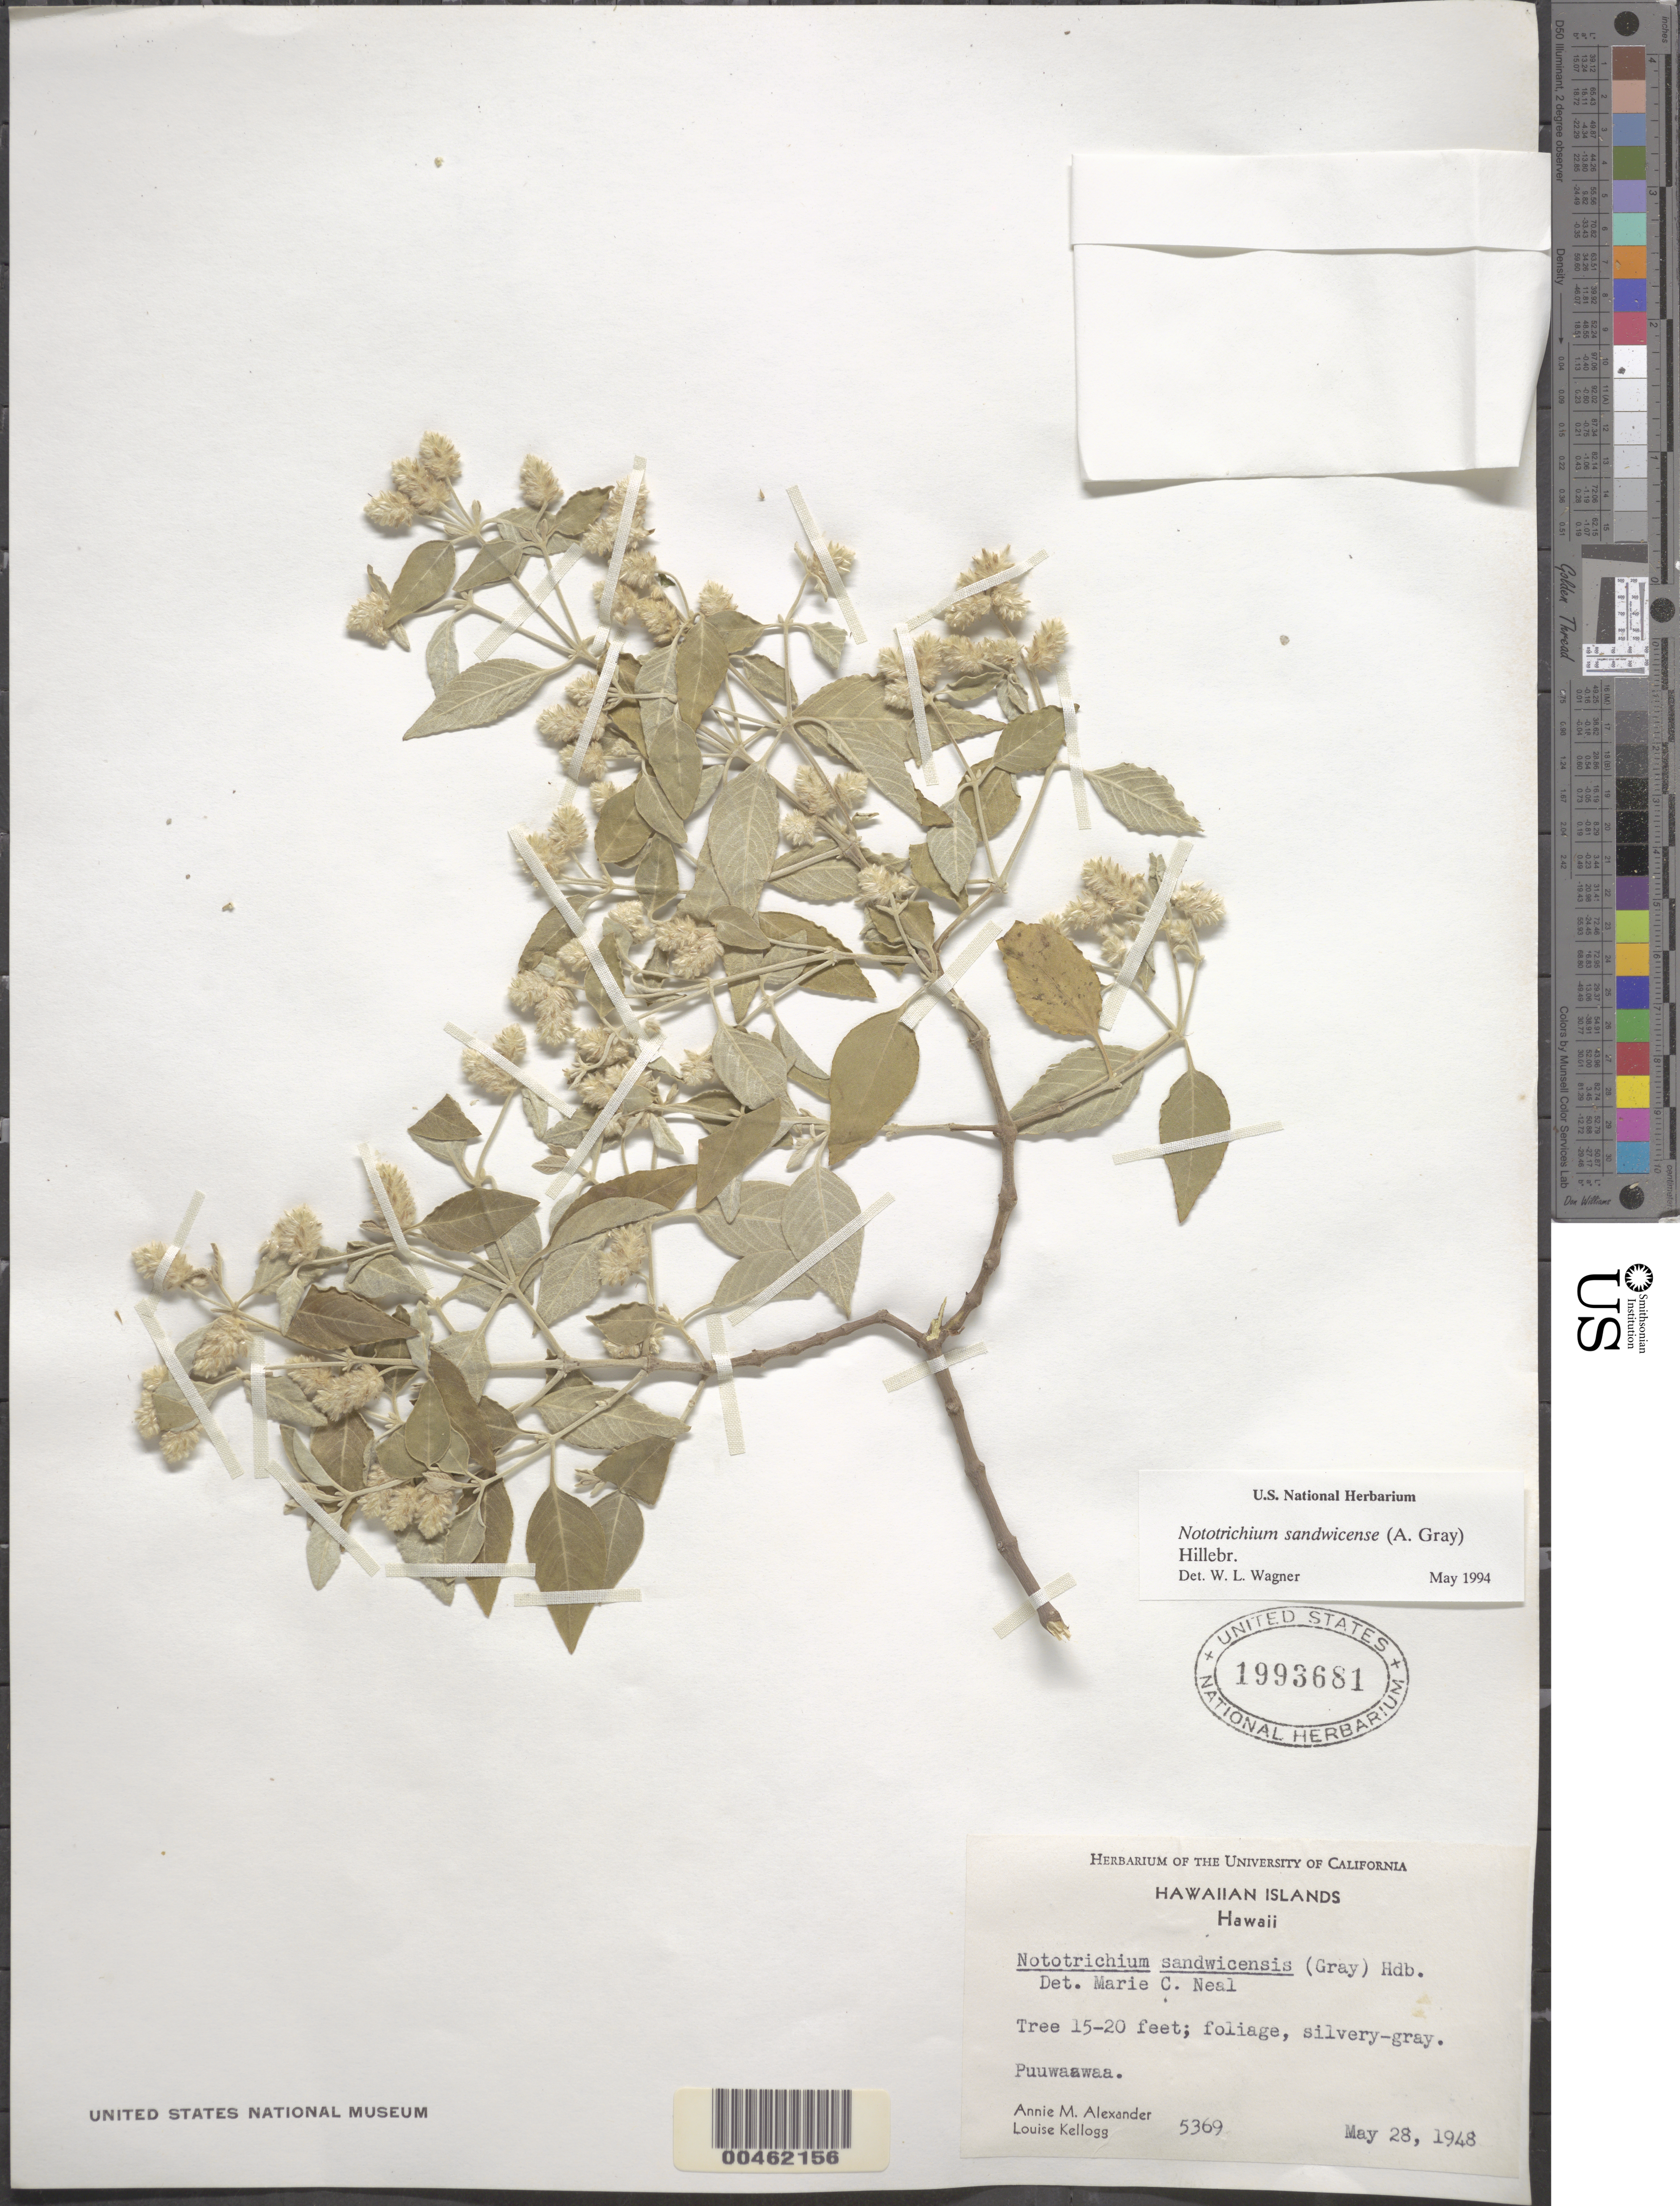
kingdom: Plantae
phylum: Tracheophyta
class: Magnoliopsida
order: Caryophyllales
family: Amaranthaceae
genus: Achyranthes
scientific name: Achyranthes sandwicensis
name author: (A. Gray) Di Vincenzo et al.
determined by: Wagner, W. L., (BOT), Smithsonian Institution - National Museum of Natural History (UNITED STATES)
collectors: A. M. Alexander & L. Kellogg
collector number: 5369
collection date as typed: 28 May 1948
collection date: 1948-05-28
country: United States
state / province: Hawaii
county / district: Hawaii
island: Hawaii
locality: Puuwaawaa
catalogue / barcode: US 1993681